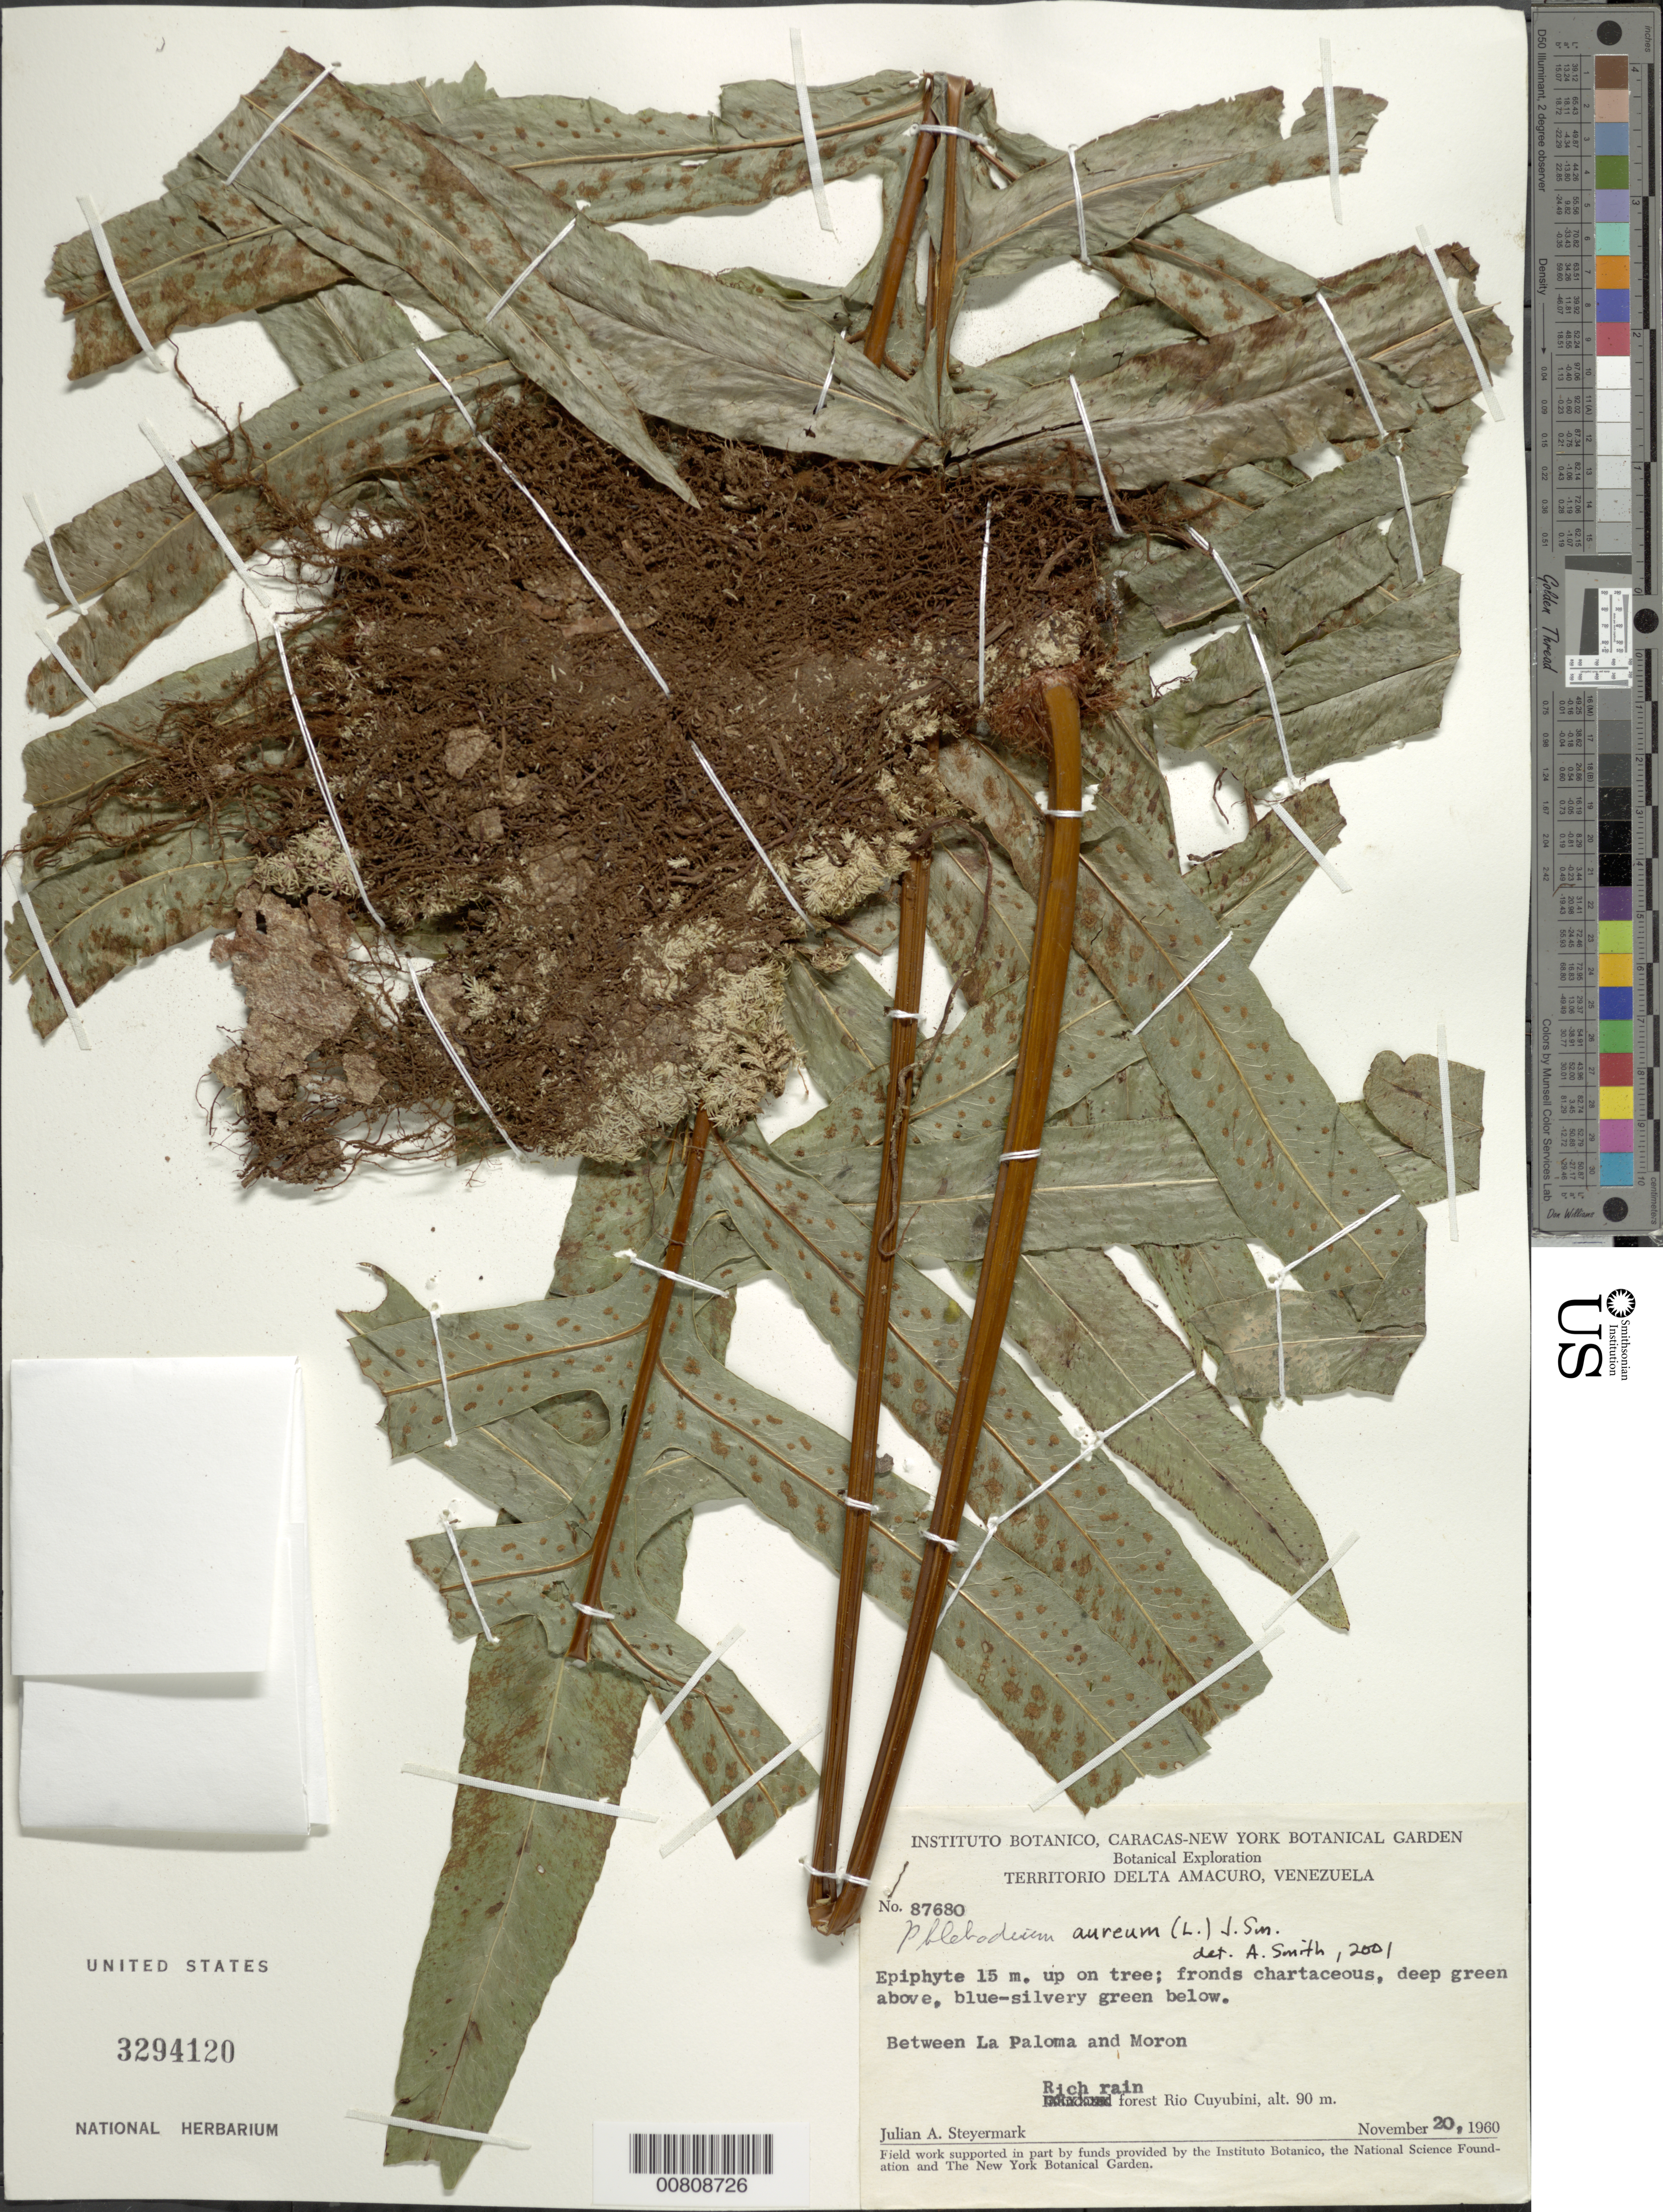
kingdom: Plantae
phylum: Tracheophyta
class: Polypodiopsida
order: Polypodiales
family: Polypodiaceae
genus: Phlebodium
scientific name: Phlebodium aureum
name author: (L.) J. Sm.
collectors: J. Steyermark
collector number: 87680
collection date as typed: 20-Nov-60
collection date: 1960-11-20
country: Venezuela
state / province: Delta Amacuro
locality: Río Cuyubini, between La Paloma and Moron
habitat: Rich rainforest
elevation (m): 90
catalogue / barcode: US 3294120